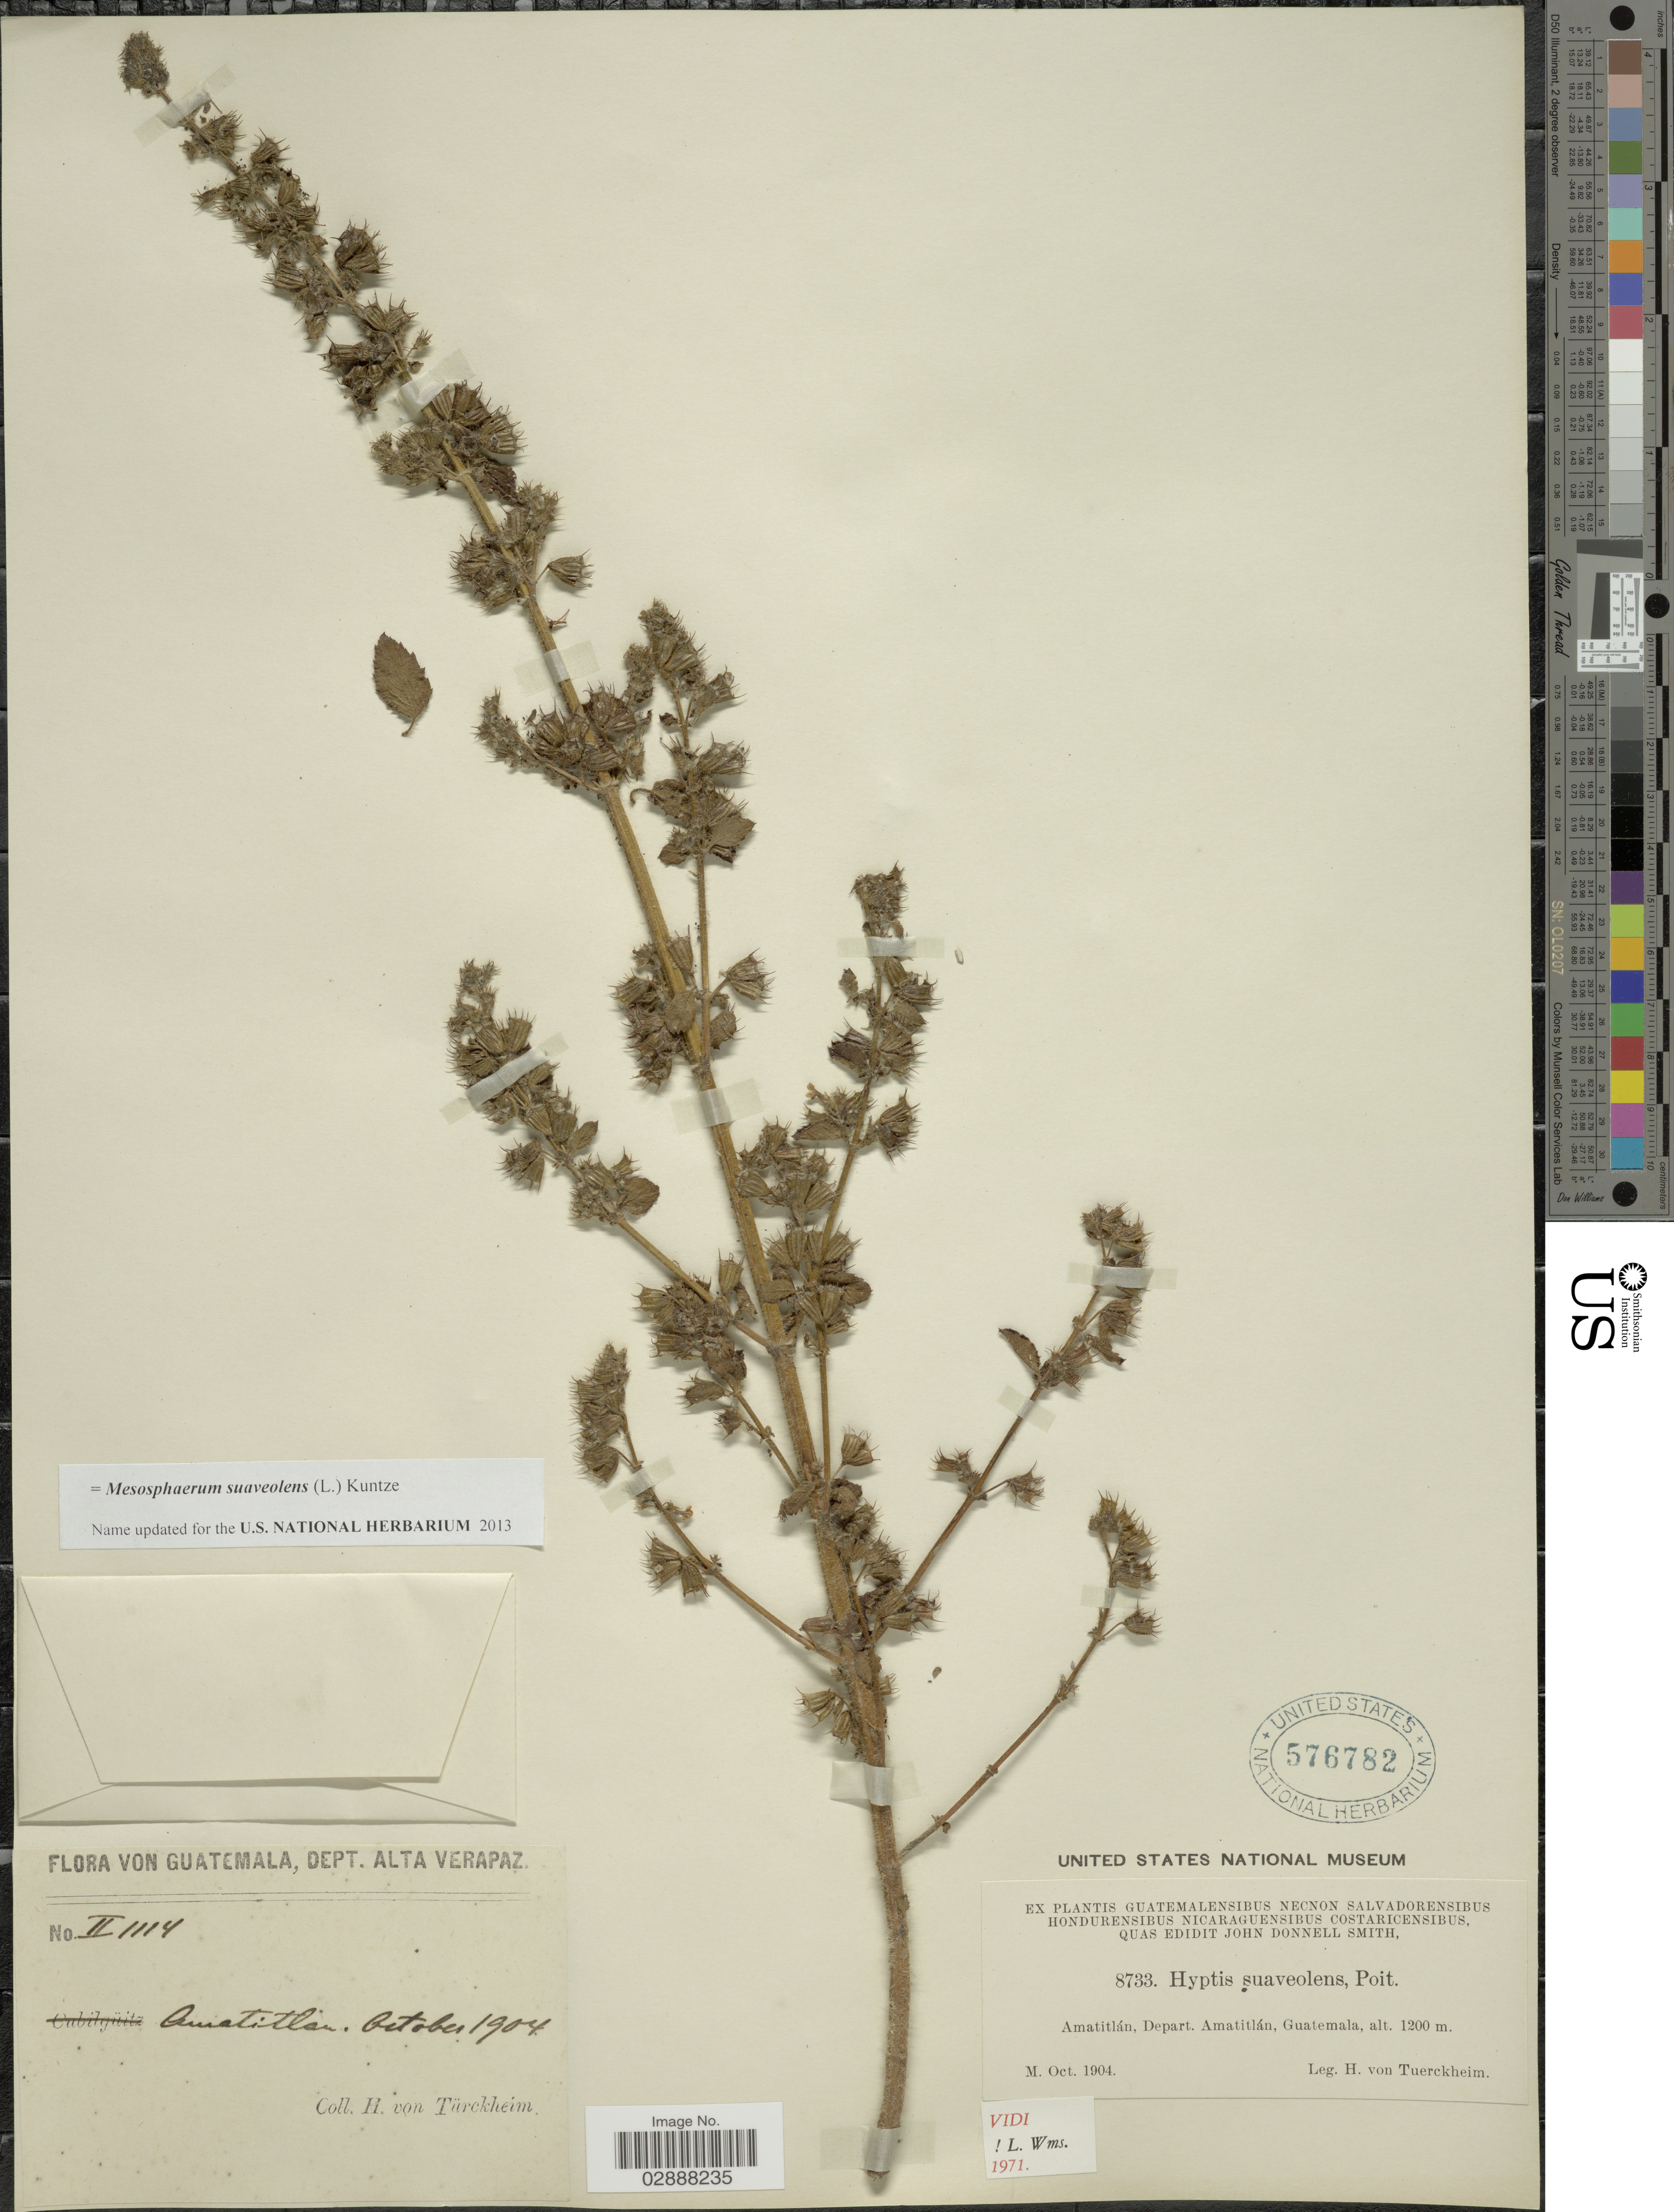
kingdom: Plantae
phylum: Tracheophyta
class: Magnoliopsida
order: Lamiales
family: Lamiaceae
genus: Mesosphaerum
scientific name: Mesosphaerum suaveolens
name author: (L.) Kuntze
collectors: H. von Türckheim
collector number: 8733/ II1114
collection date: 1904-10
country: Guatemala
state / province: Alta Verapaz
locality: Dept. Alta Verapaz. Amatitlán, Depart. Amatitlán.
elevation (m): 1200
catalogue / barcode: US 576782